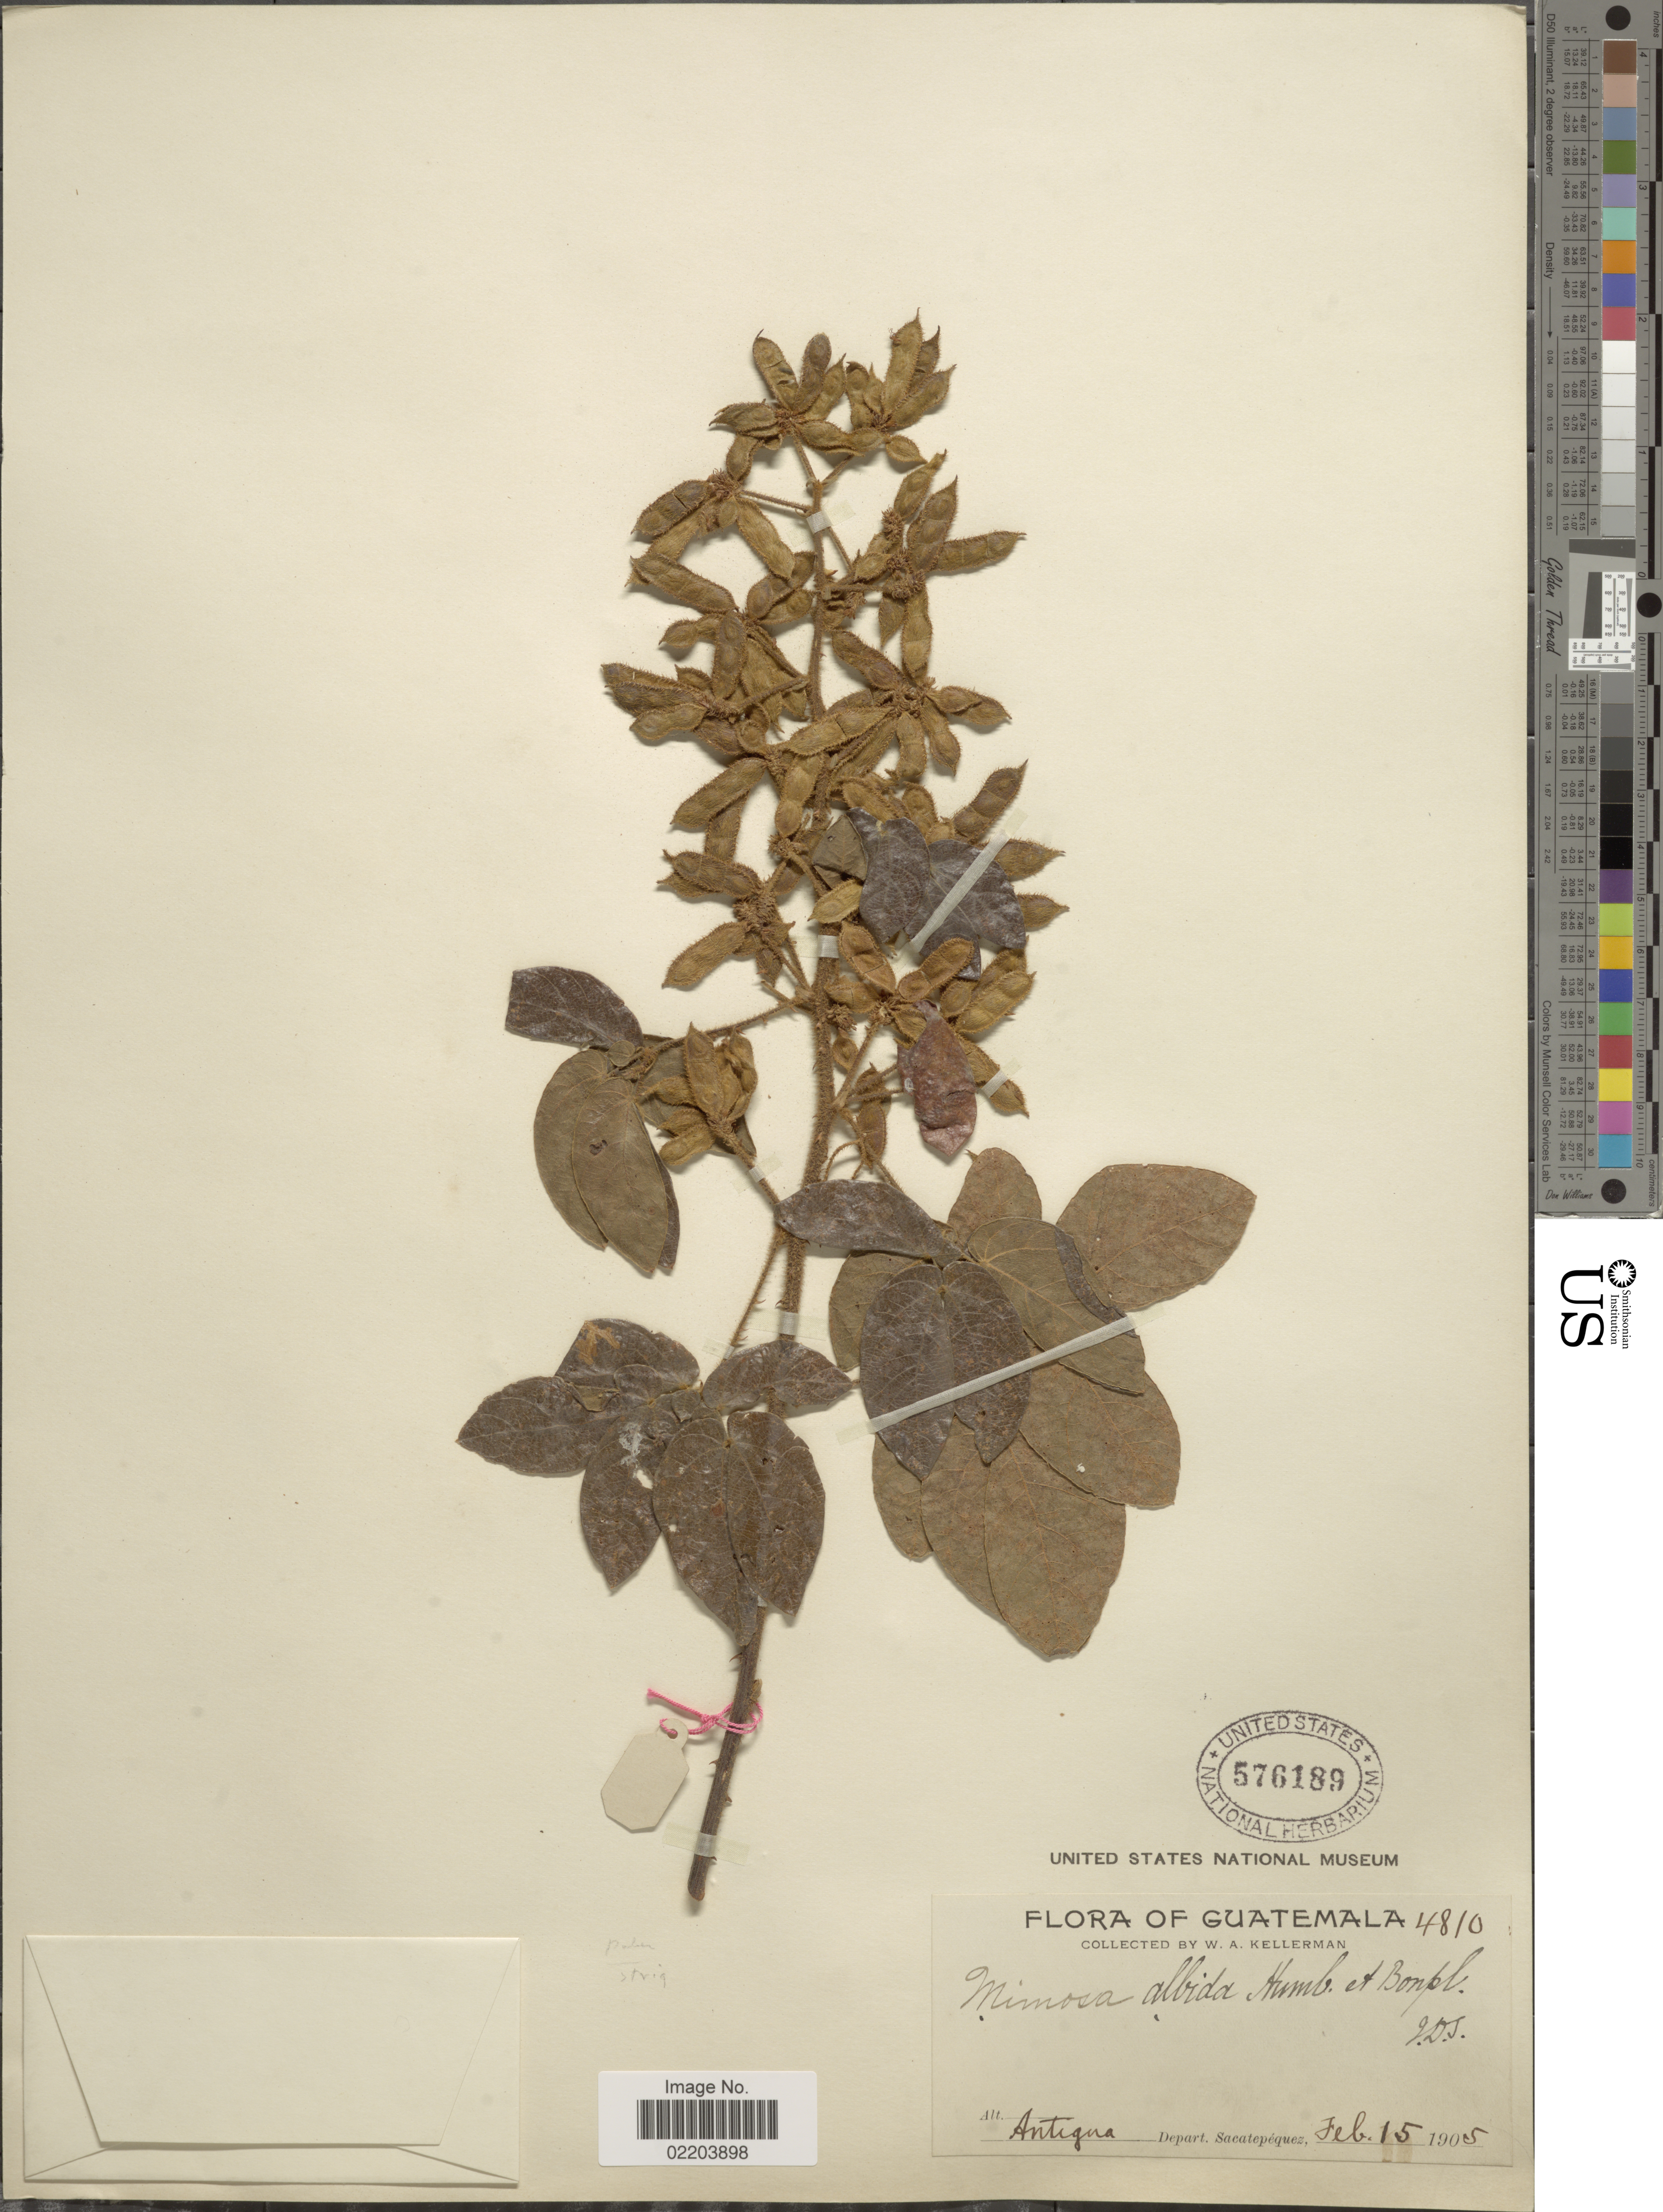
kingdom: Plantae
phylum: Tracheophyta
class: Magnoliopsida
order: Fabales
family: Fabaceae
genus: Mimosa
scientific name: Mimosa albida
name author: Humb. & Bonpl. ex Willd.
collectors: W. Kellerman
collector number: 4810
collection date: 1905-02-15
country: Guatemala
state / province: Sacatepéquez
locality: Antigua, Depart Sacatepéquez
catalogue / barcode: US 576189